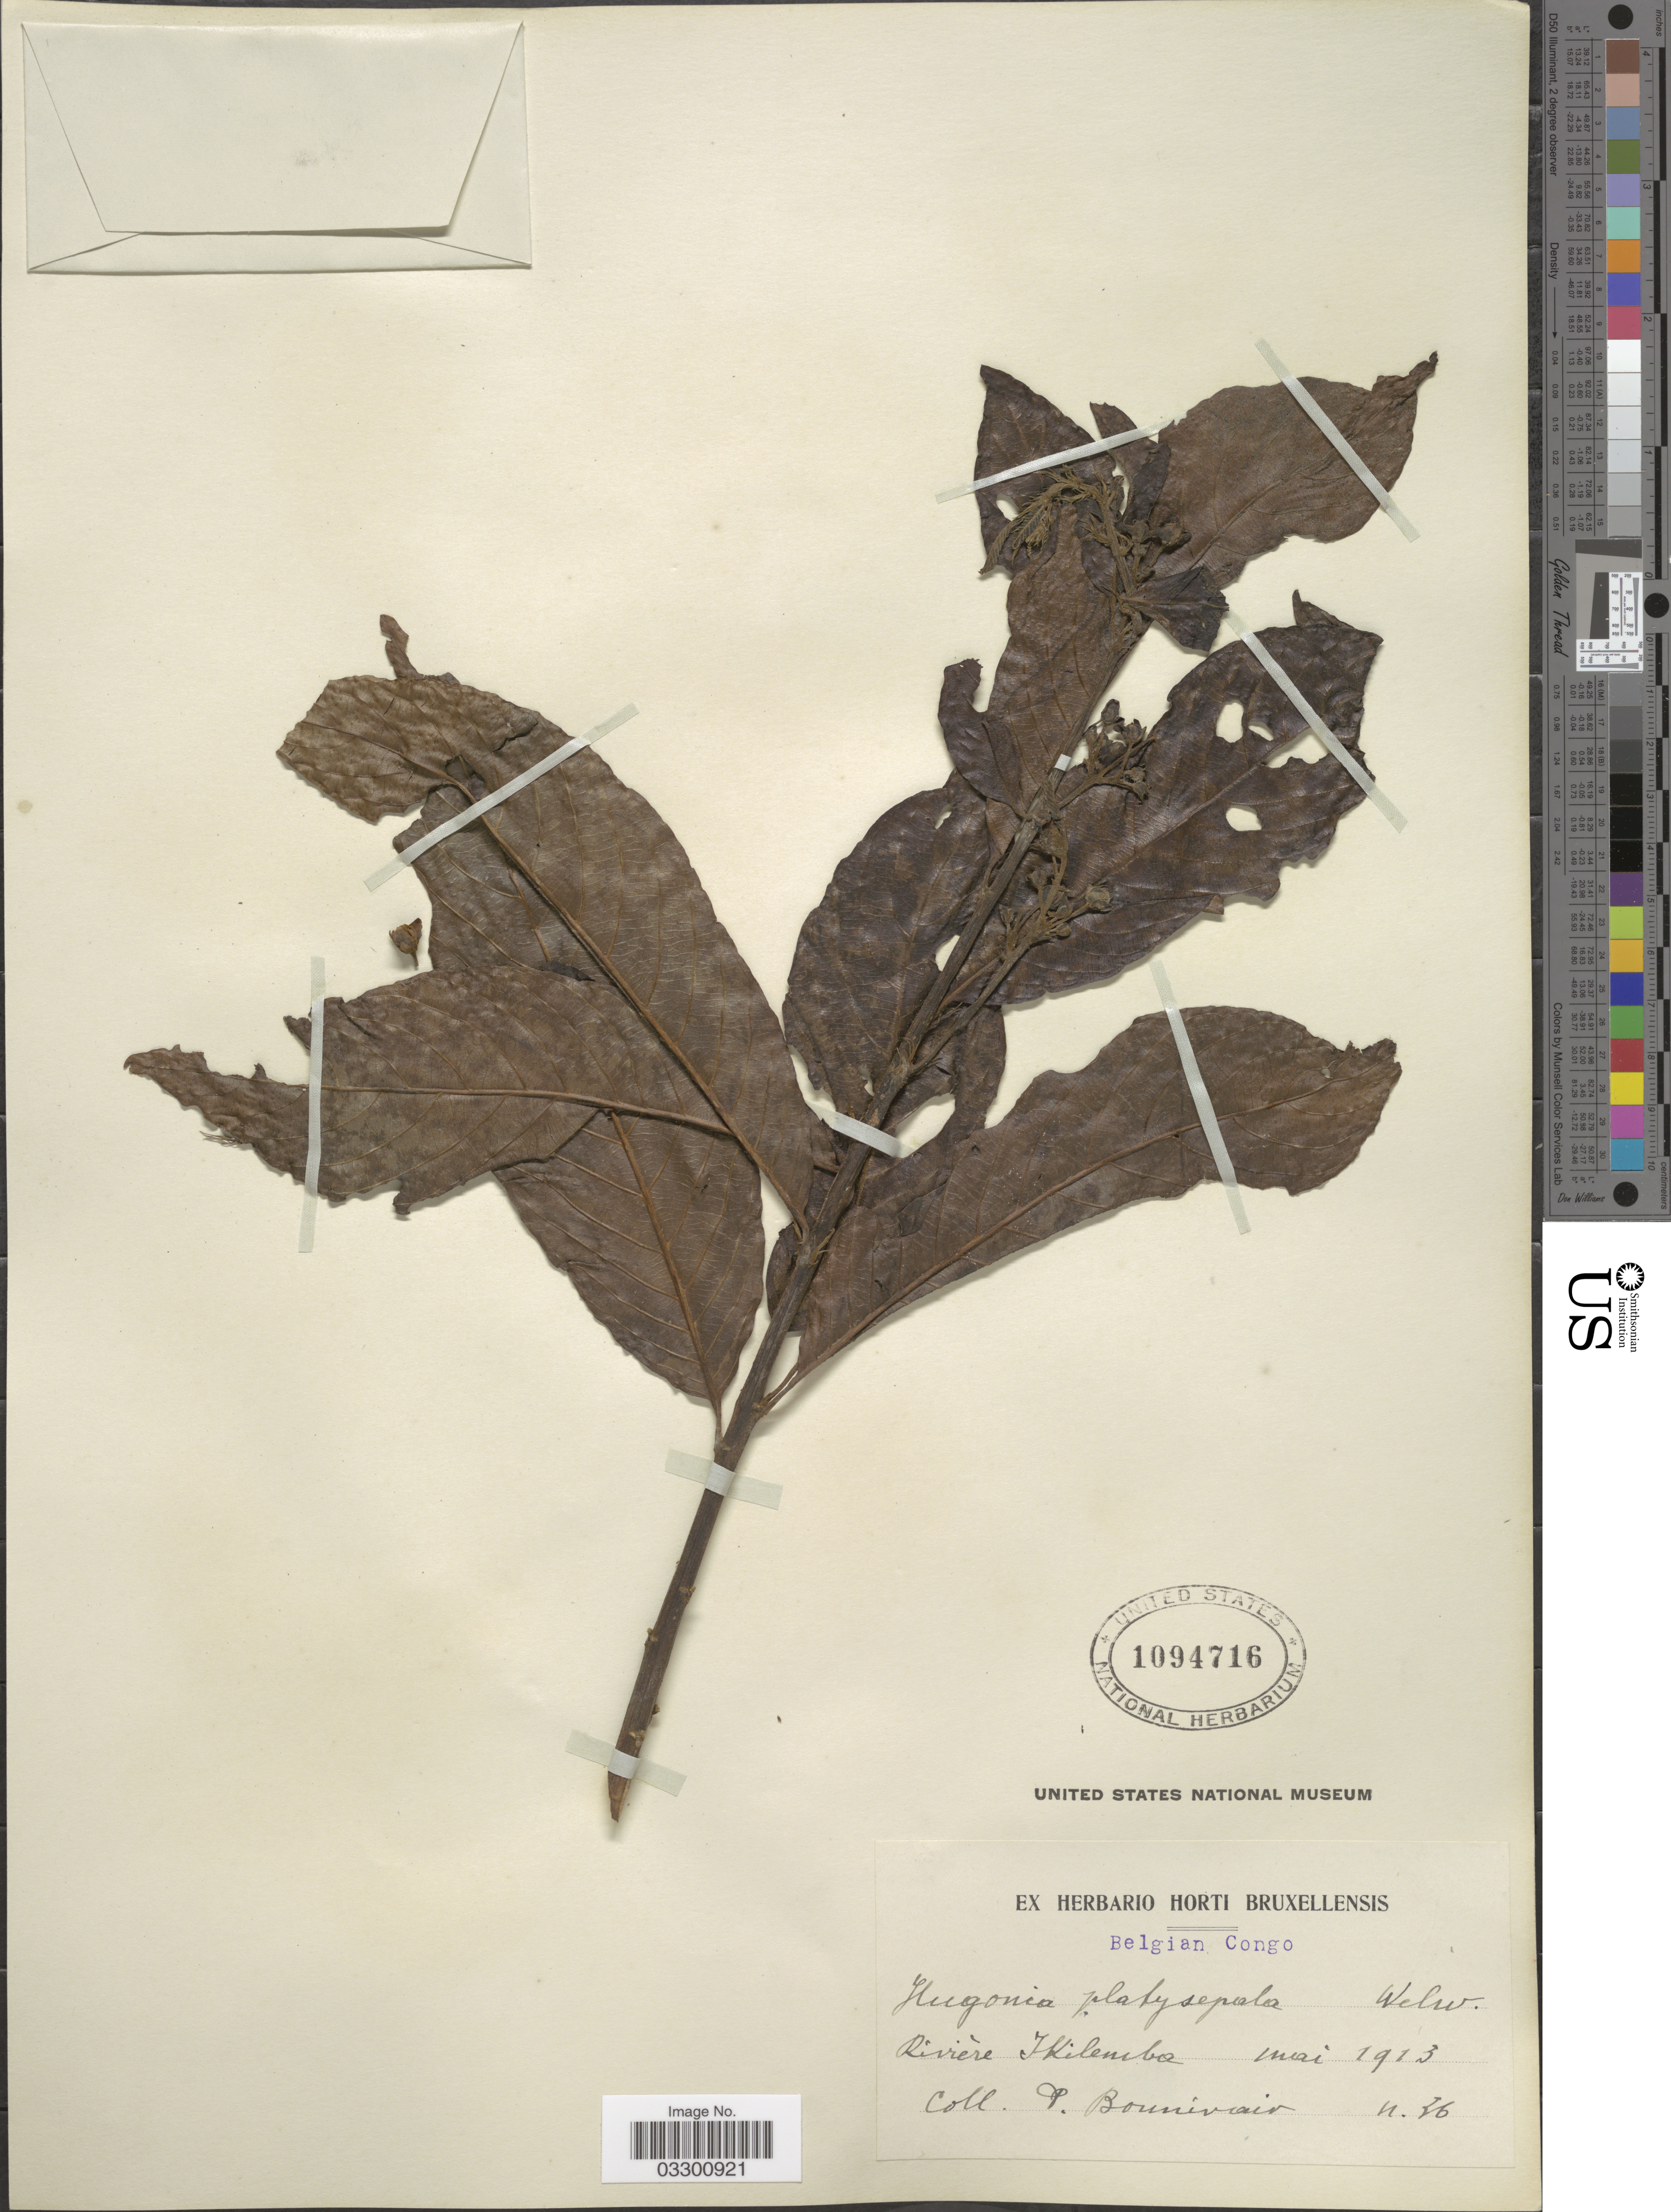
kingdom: Plantae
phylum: Tracheophyta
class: Magnoliopsida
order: Malpighiales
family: Linaceae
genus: Hugonia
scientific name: Hugonia platysepala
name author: Welw. ex Oliv.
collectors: P. Bonnivair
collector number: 36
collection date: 1913-05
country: Congo, Democratic Republic of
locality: Belgian Congo, Rivière Ikilemba.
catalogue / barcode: US 1094716